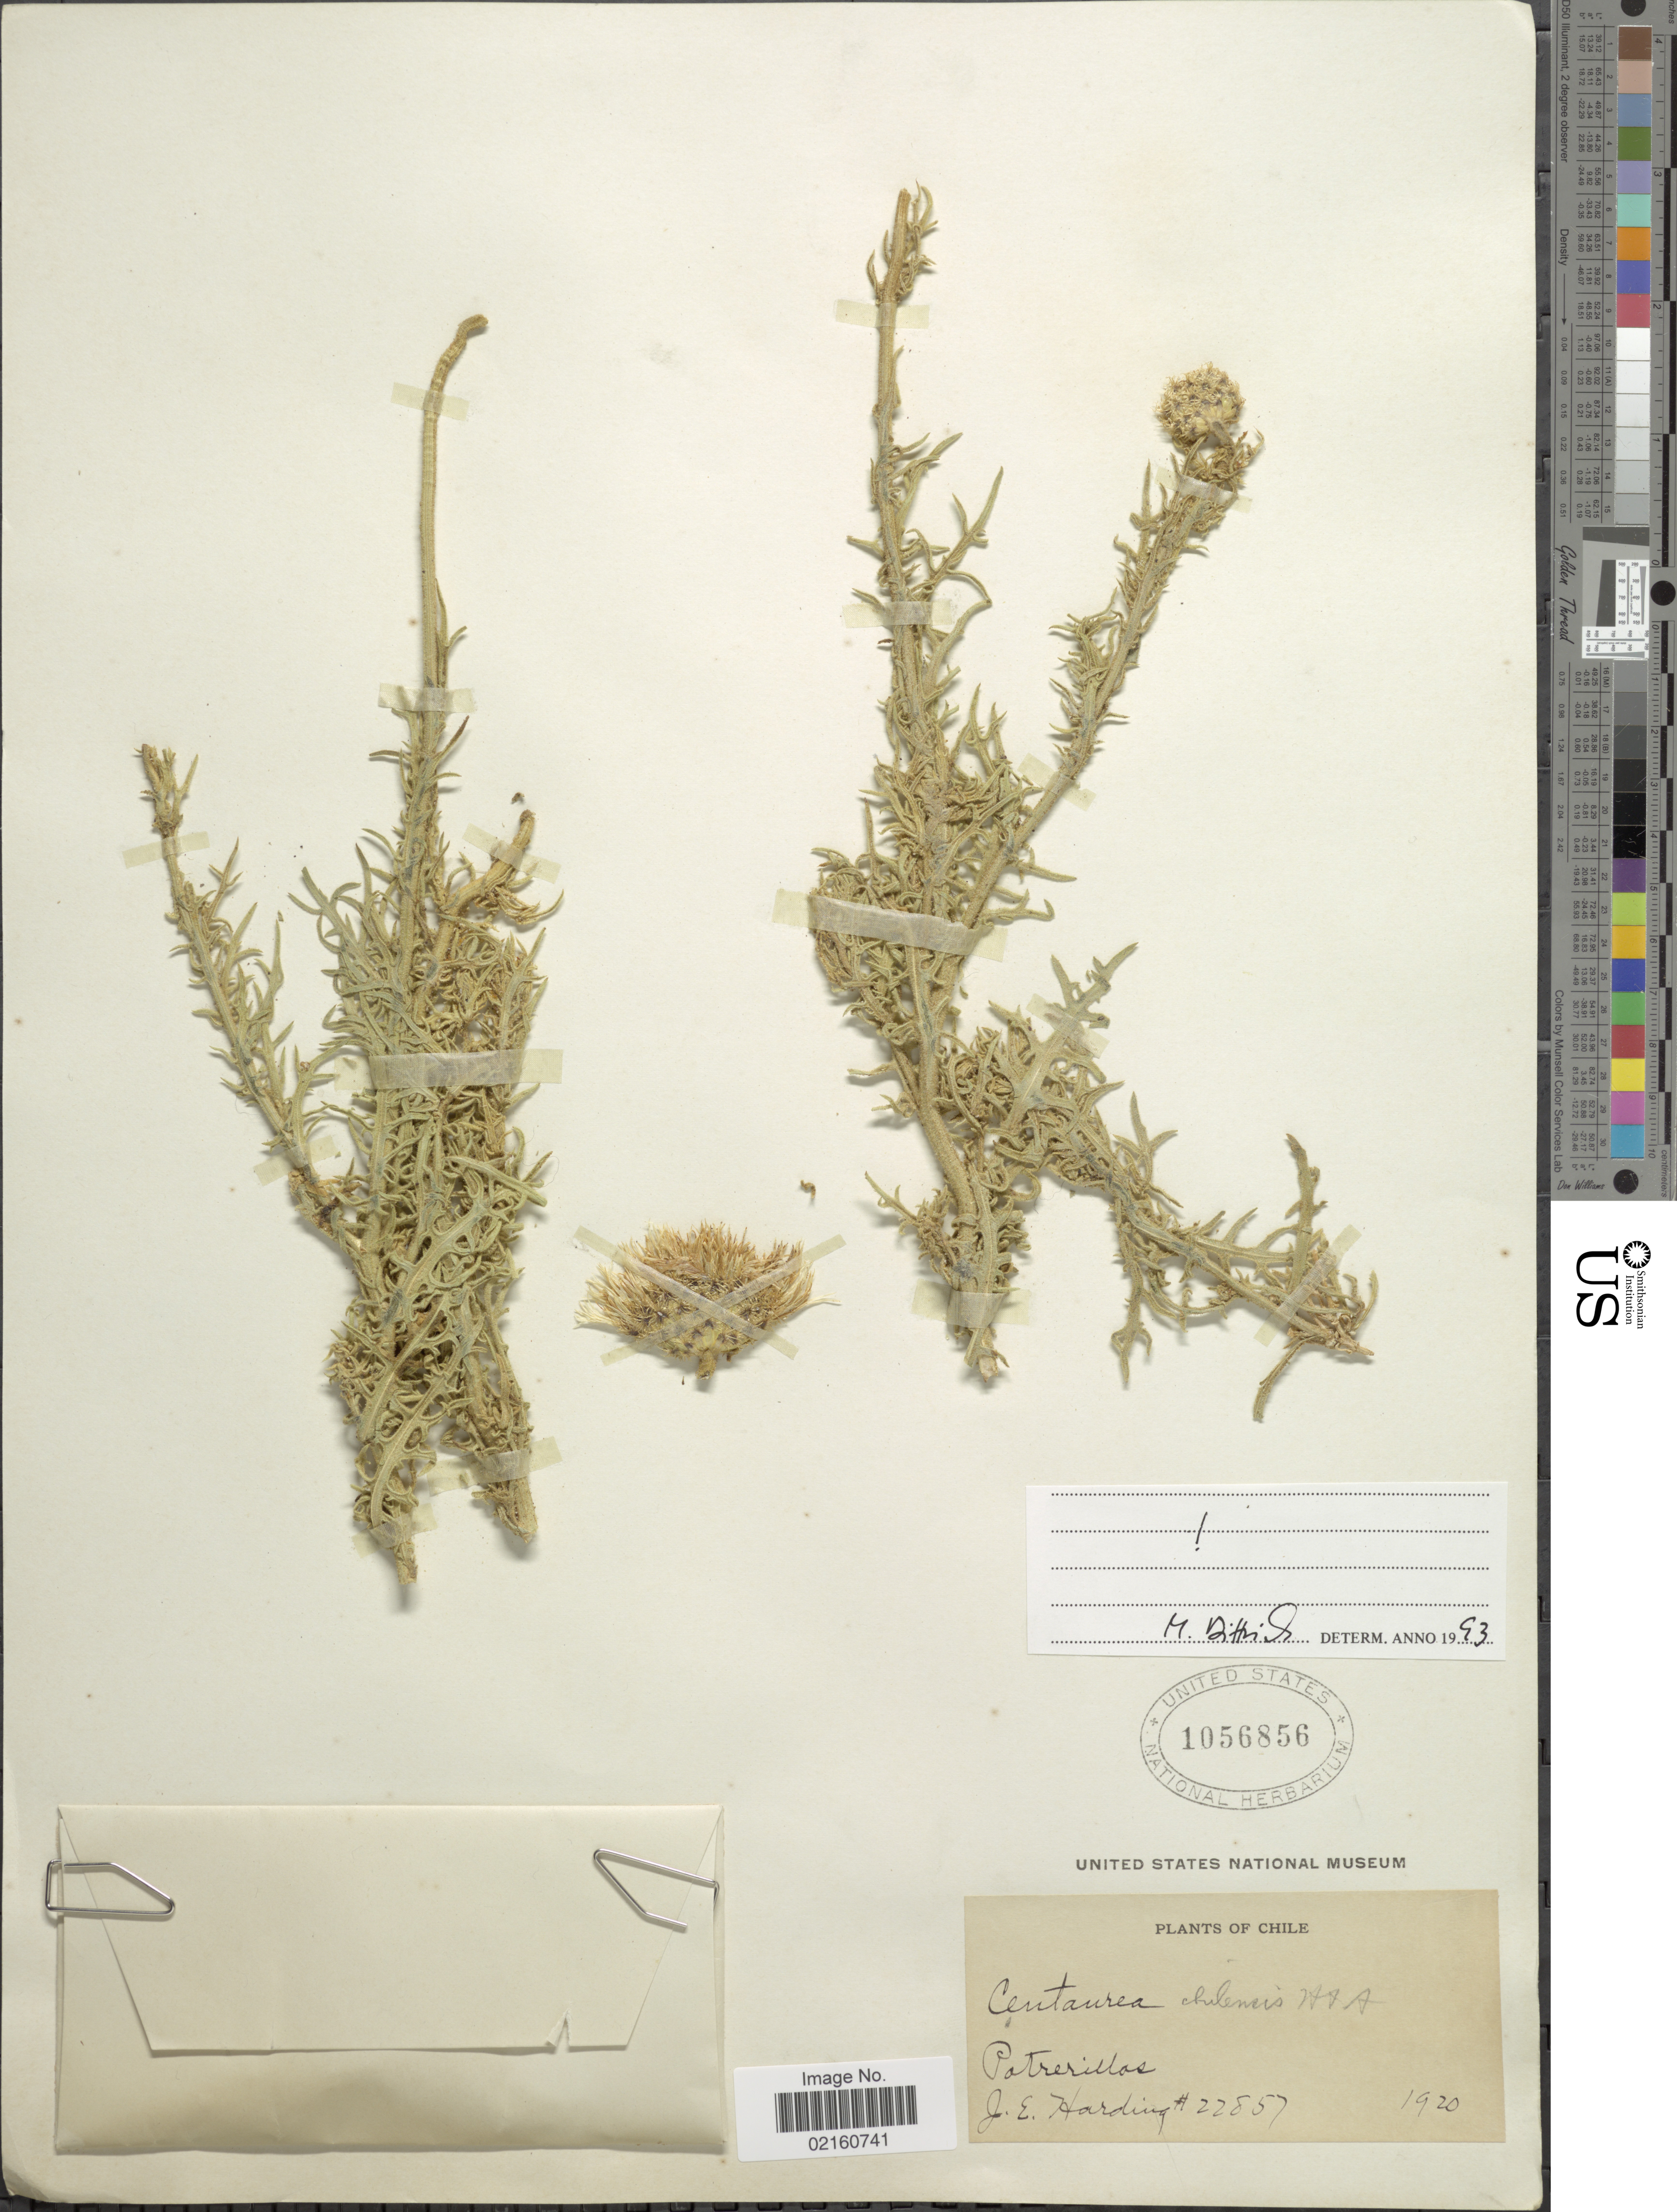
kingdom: Plantae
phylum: Tracheophyta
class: Magnoliopsida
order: Asterales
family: Asteraceae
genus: Centaurea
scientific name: Centaurea chilensis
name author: Bertero ex Hook. & Arn.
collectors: J. Harding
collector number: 22857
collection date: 1920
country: Chile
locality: Potrerillos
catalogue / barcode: US 1056856